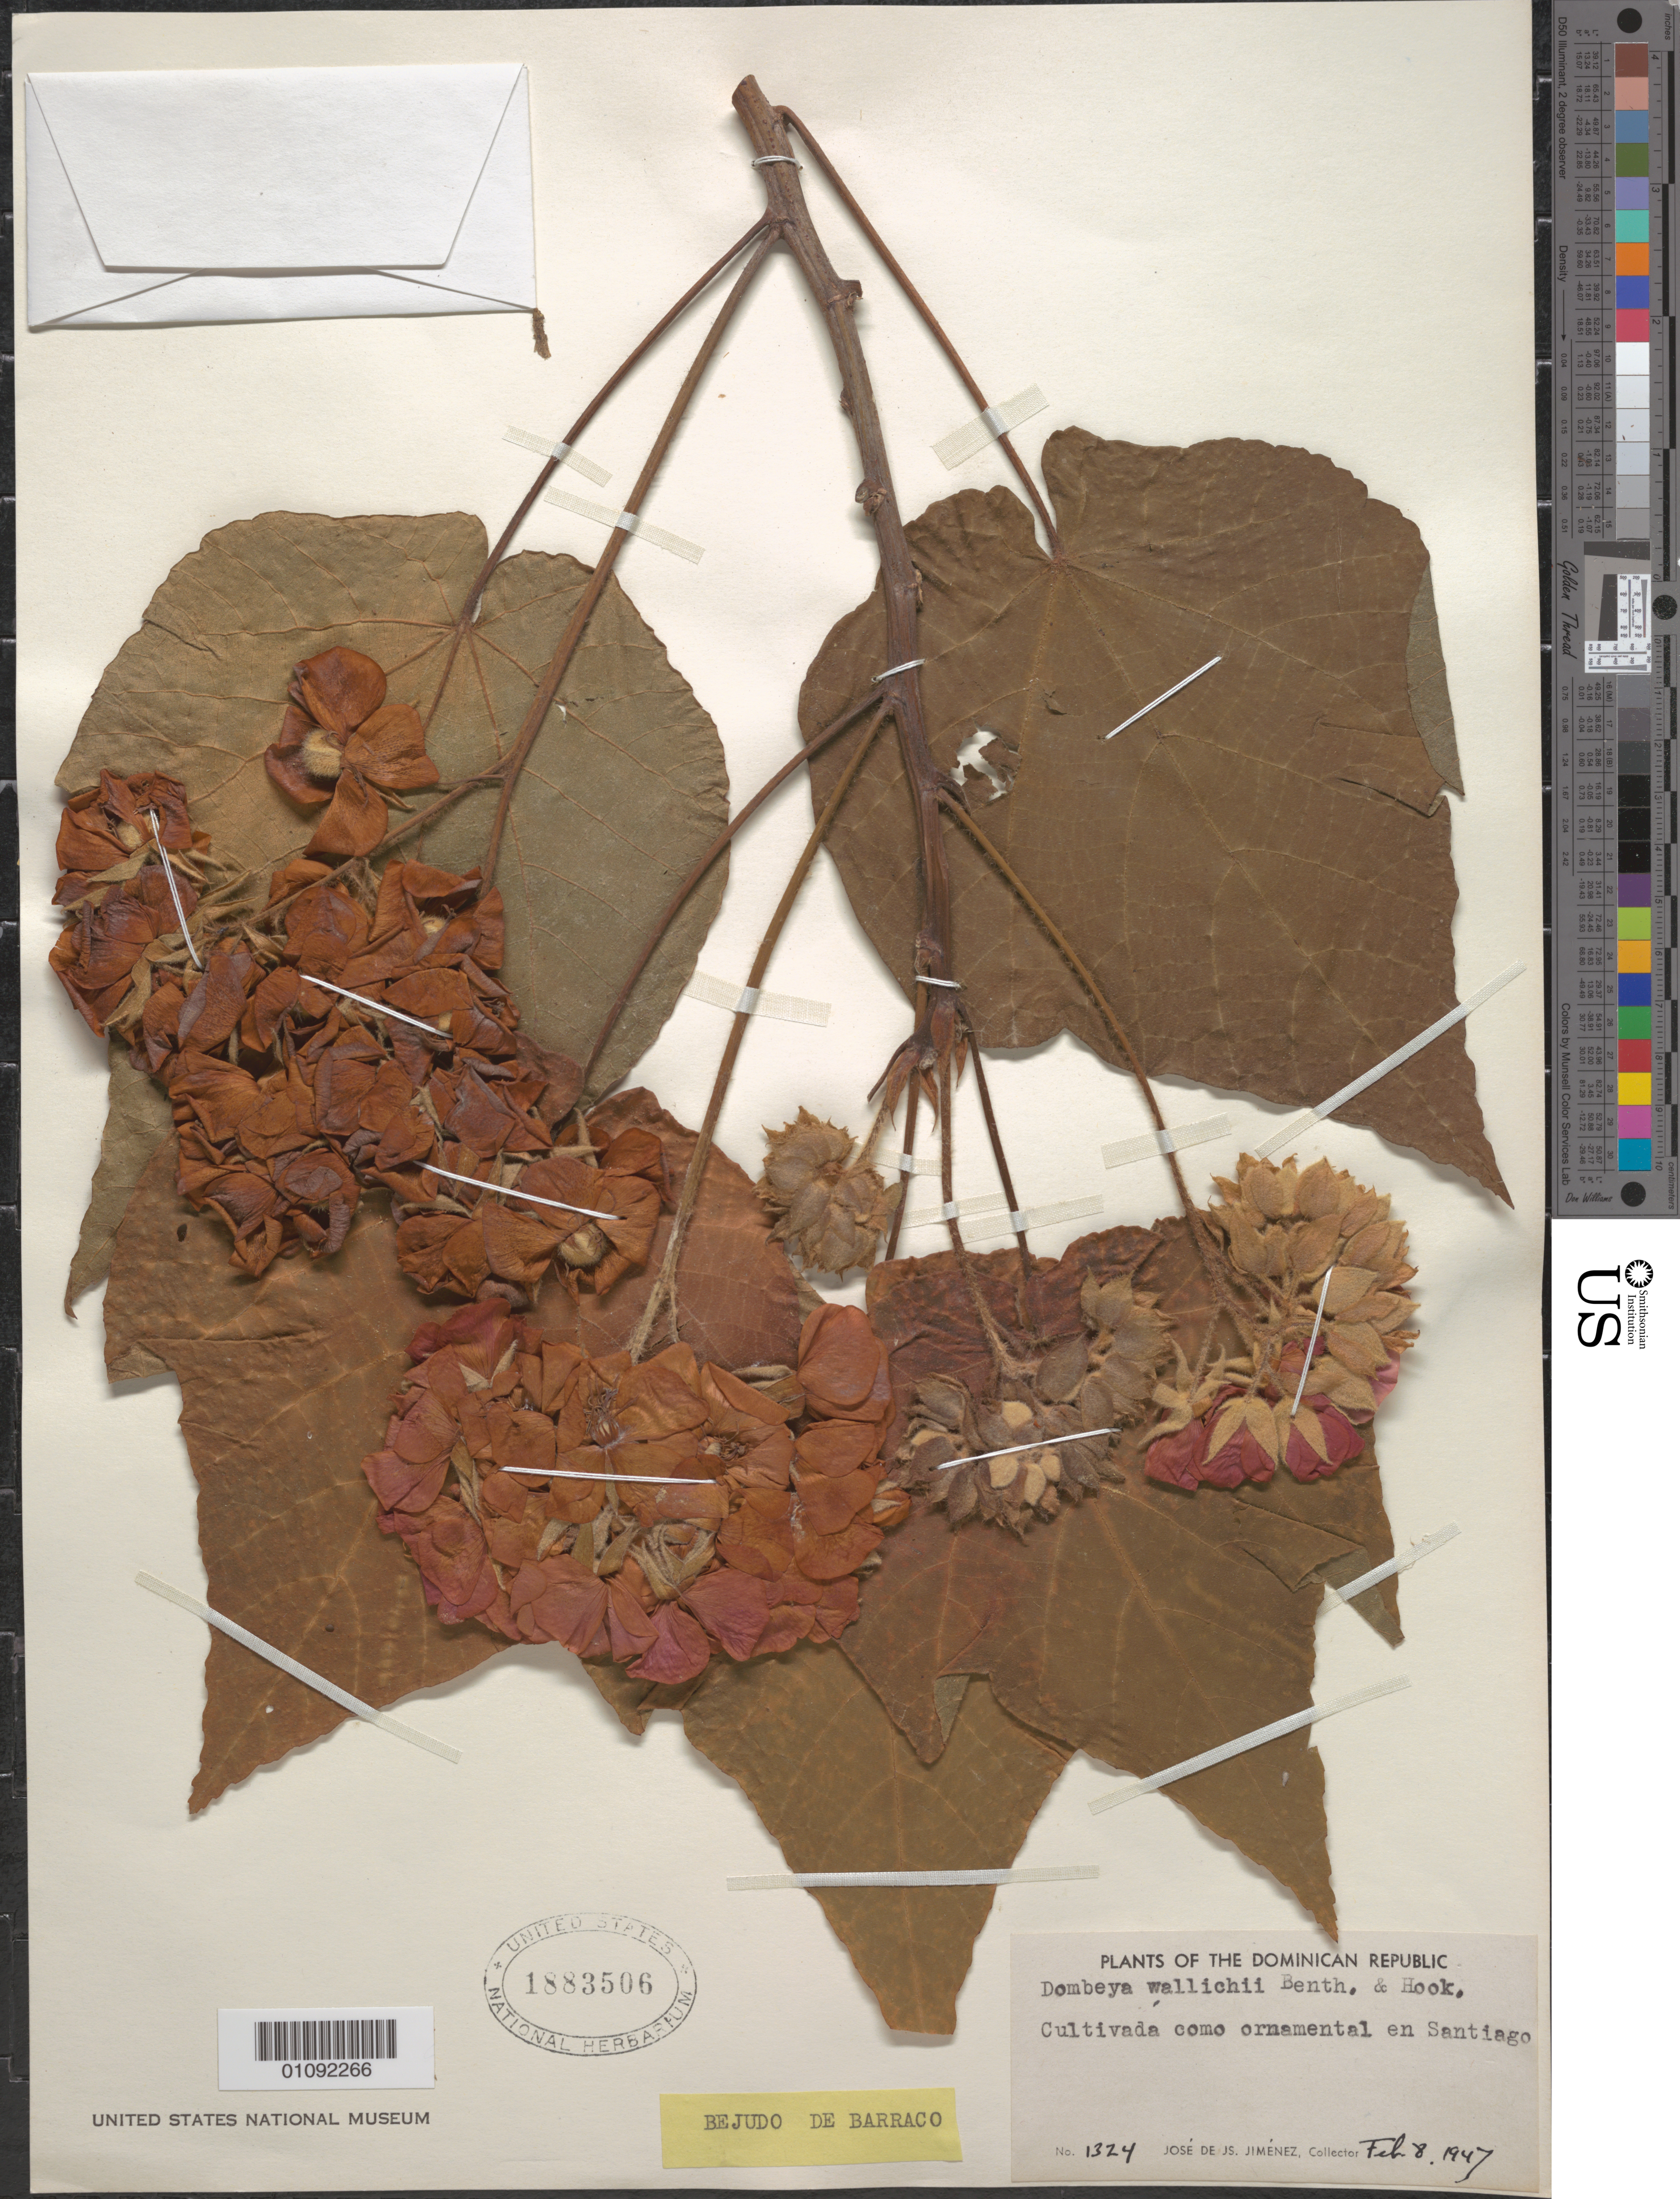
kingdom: Plantae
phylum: Tracheophyta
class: Magnoliopsida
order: Malvales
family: Malvaceae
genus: Dombeya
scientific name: Dombeya sp.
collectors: J. J. Jiménez Almonte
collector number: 1324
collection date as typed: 08 Feb 1947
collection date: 1947-02-08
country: Dominican Republic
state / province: Santiago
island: Hispaniola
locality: Santiago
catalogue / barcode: US 1883506